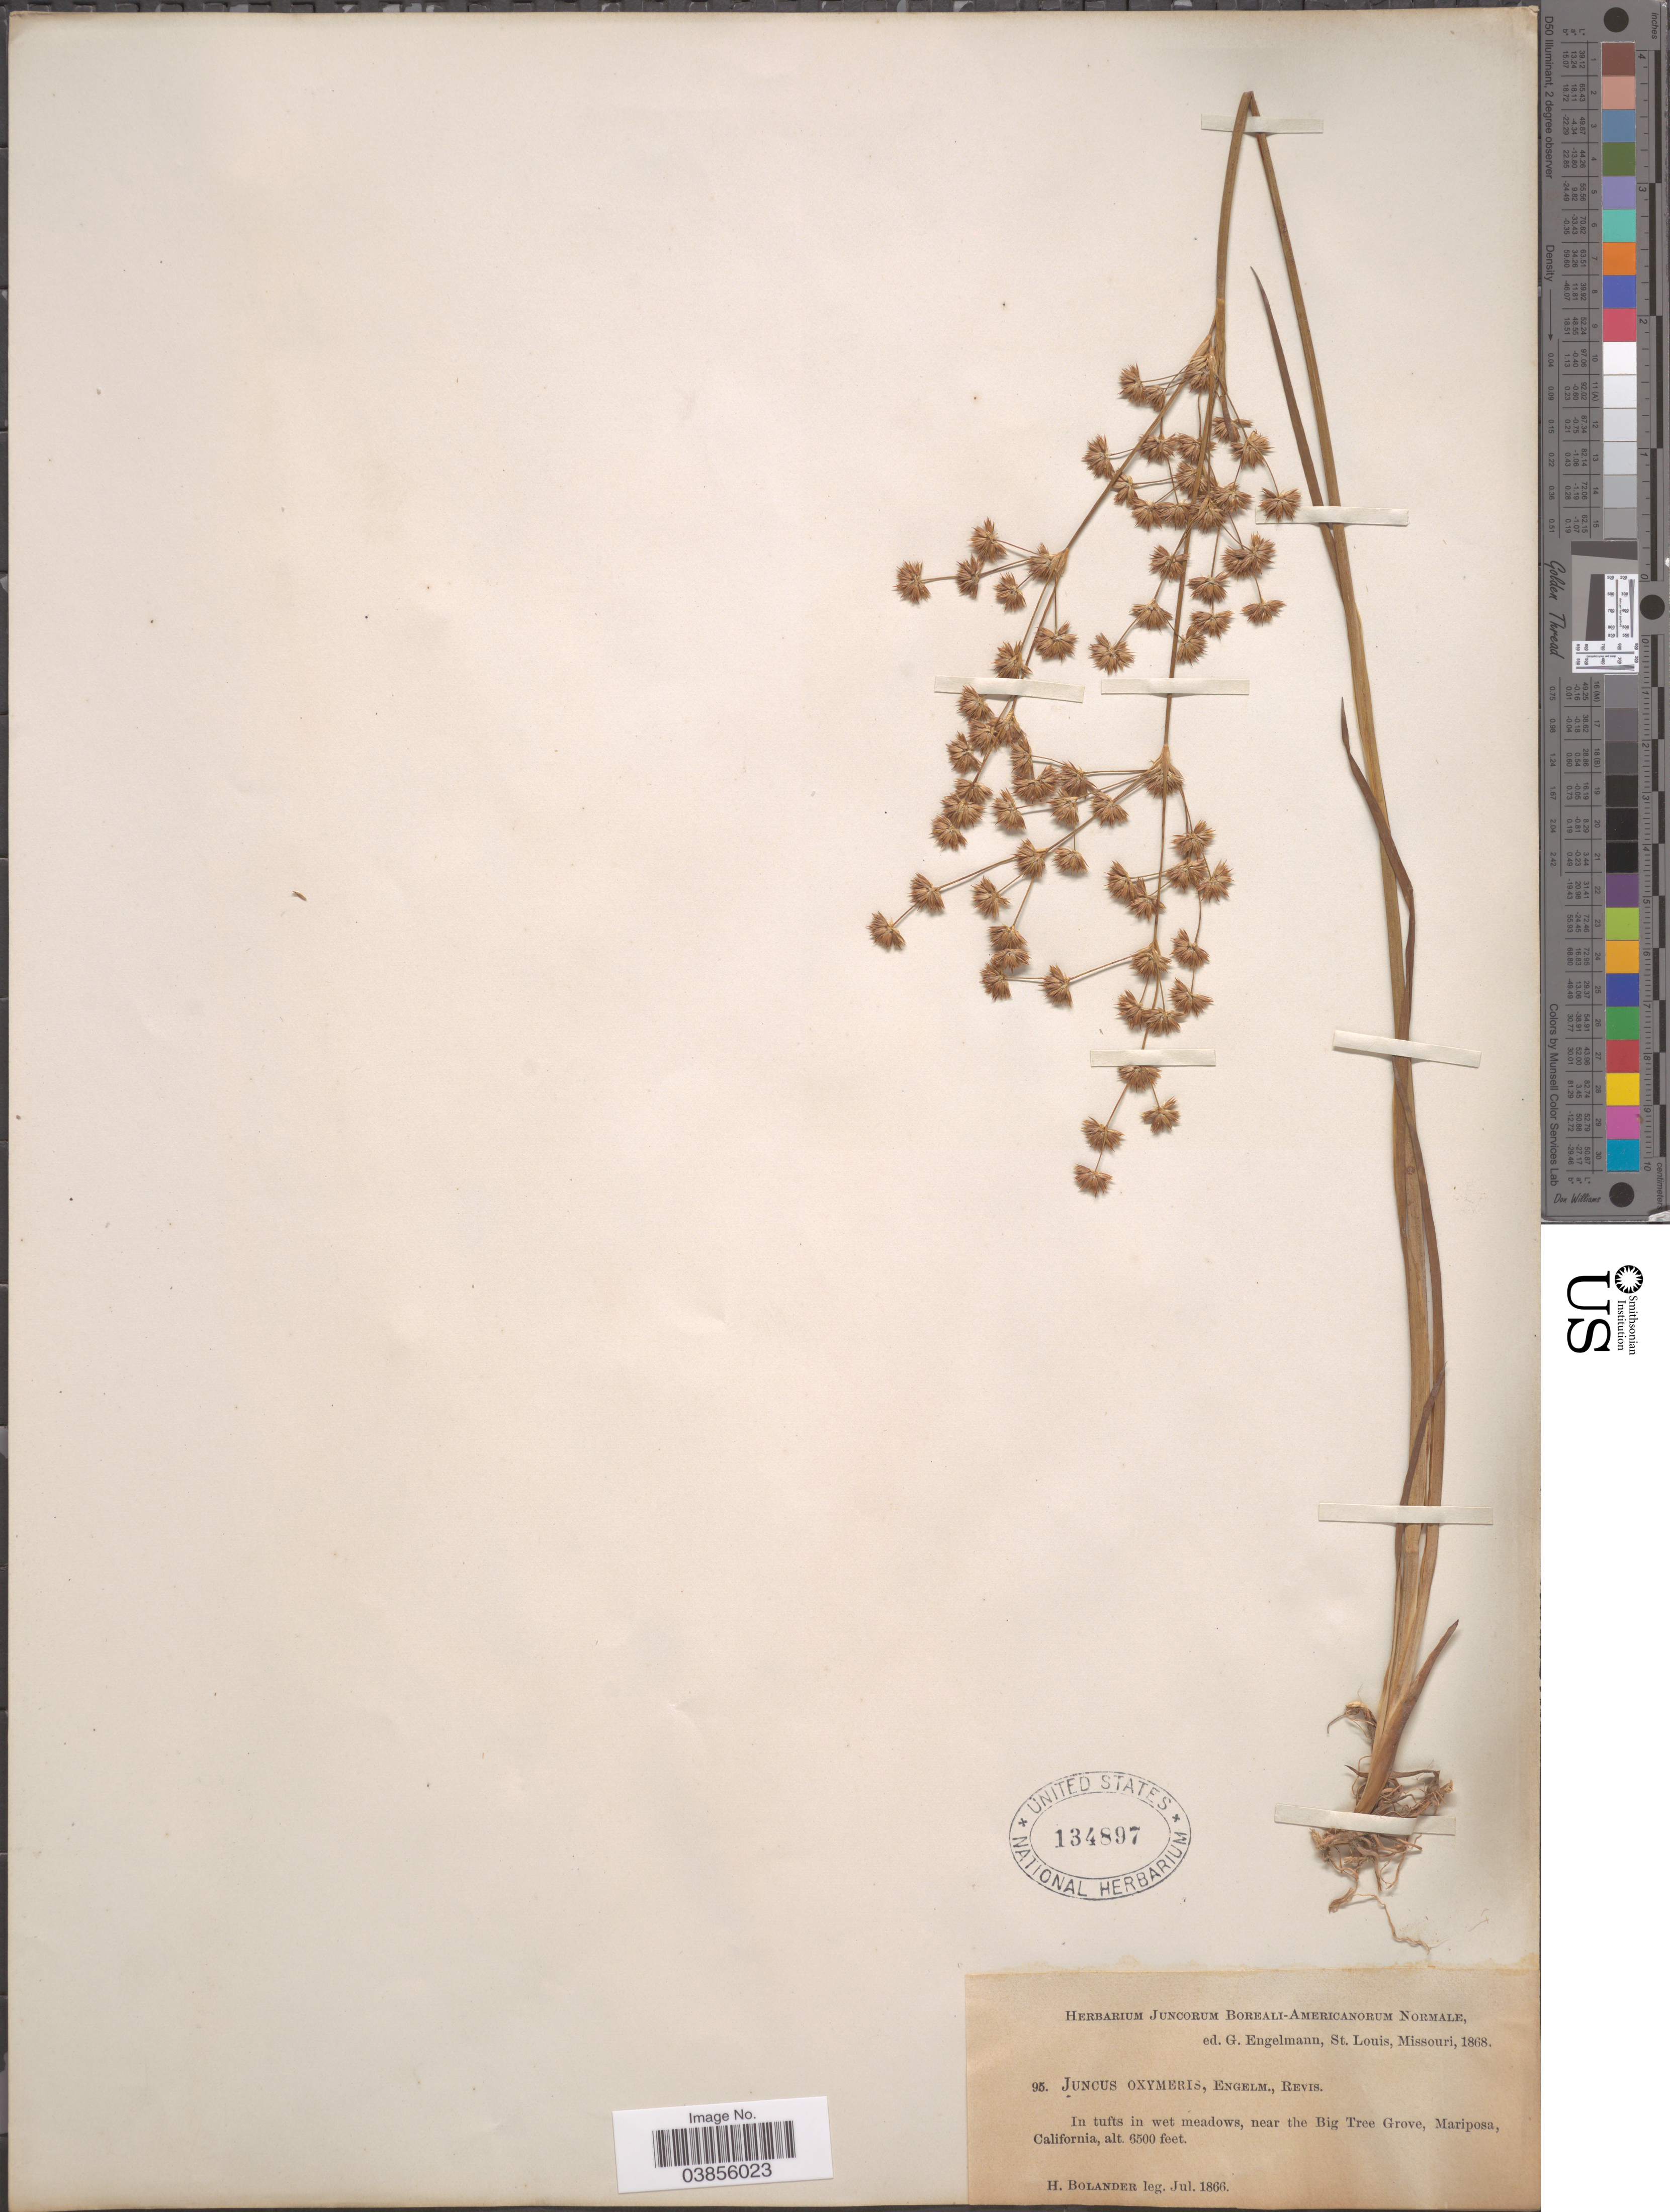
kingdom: Plantae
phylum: Tracheophyta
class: Liliopsida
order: Poales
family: Juncaceae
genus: Juncus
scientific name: Juncus oxymeris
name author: Engelm.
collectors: H. Bolander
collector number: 95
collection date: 1866-07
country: United States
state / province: California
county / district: Mariposa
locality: Near the Big Tree Grove, Mariposa.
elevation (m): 1981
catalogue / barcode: US 134897